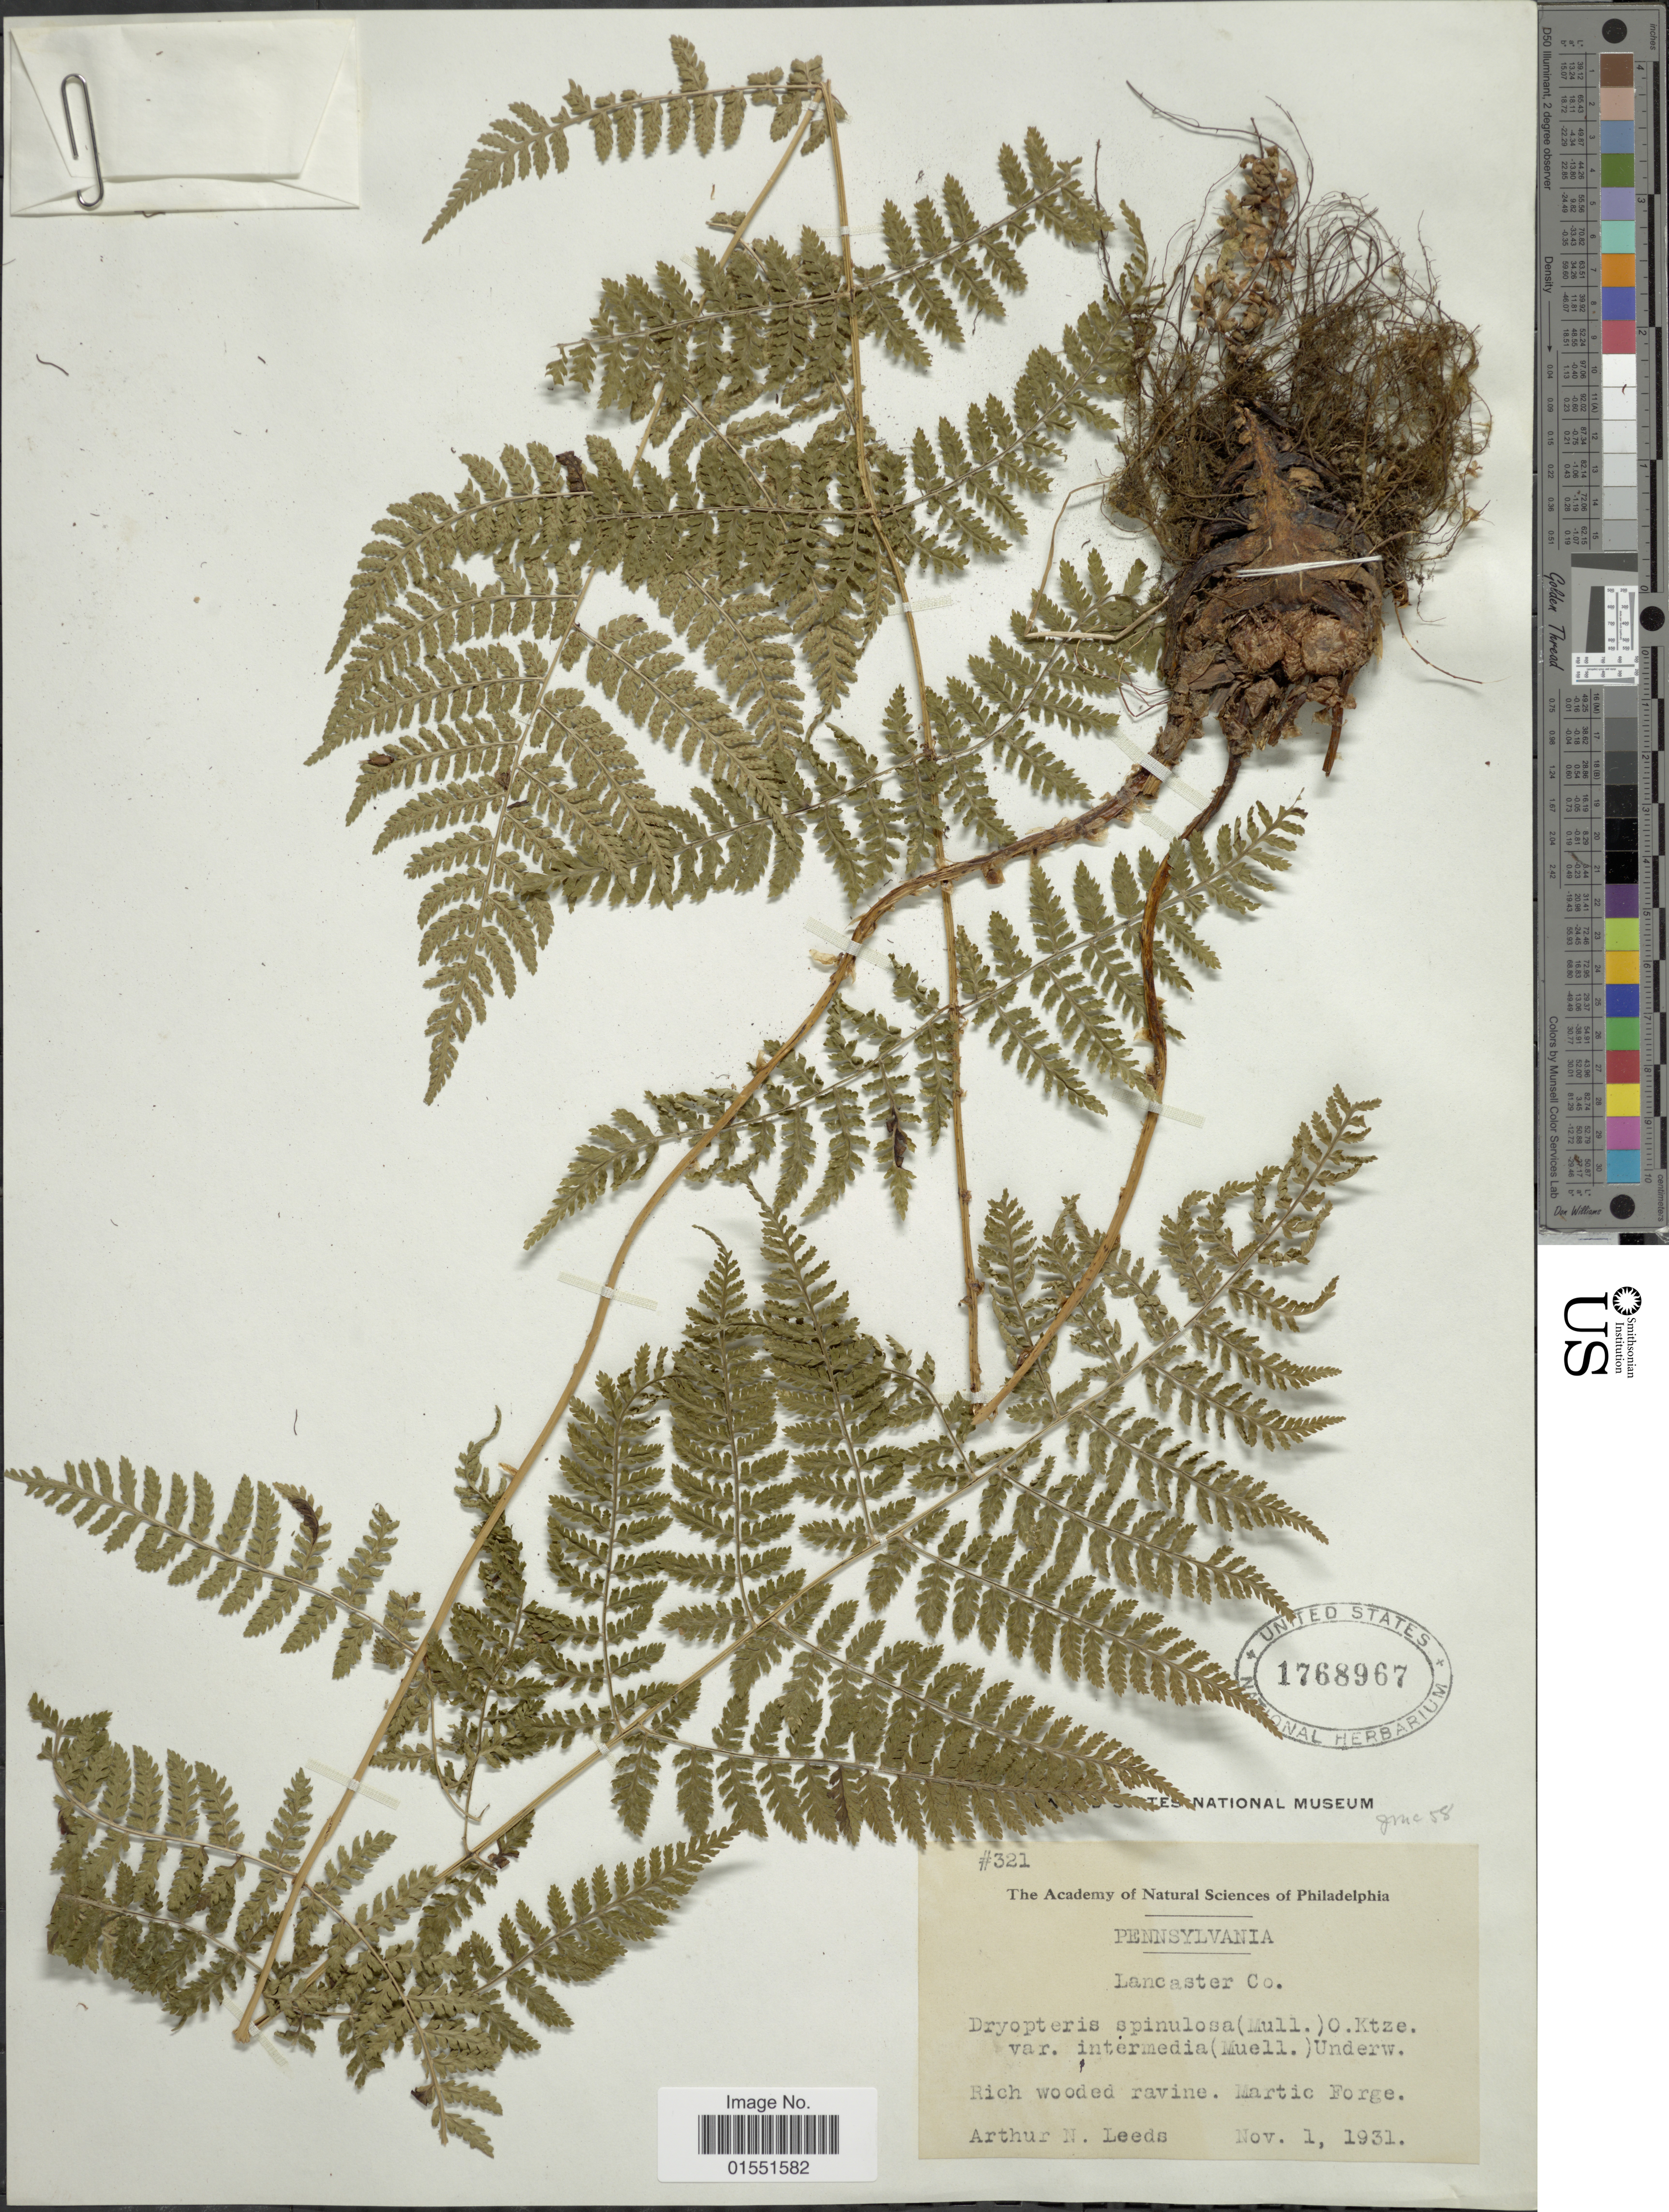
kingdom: Plantae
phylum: Tracheophyta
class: Polypodiopsida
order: Polypodiales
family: Dryopteridaceae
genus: Dryopteris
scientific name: Dryopteris intermedia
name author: (Muhl.) A. Gray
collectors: A. N. Leeds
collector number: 321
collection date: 1931-11-01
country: United States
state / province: Pennsylvania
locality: Lancaster Co. Martic Forge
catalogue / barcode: US 1768967